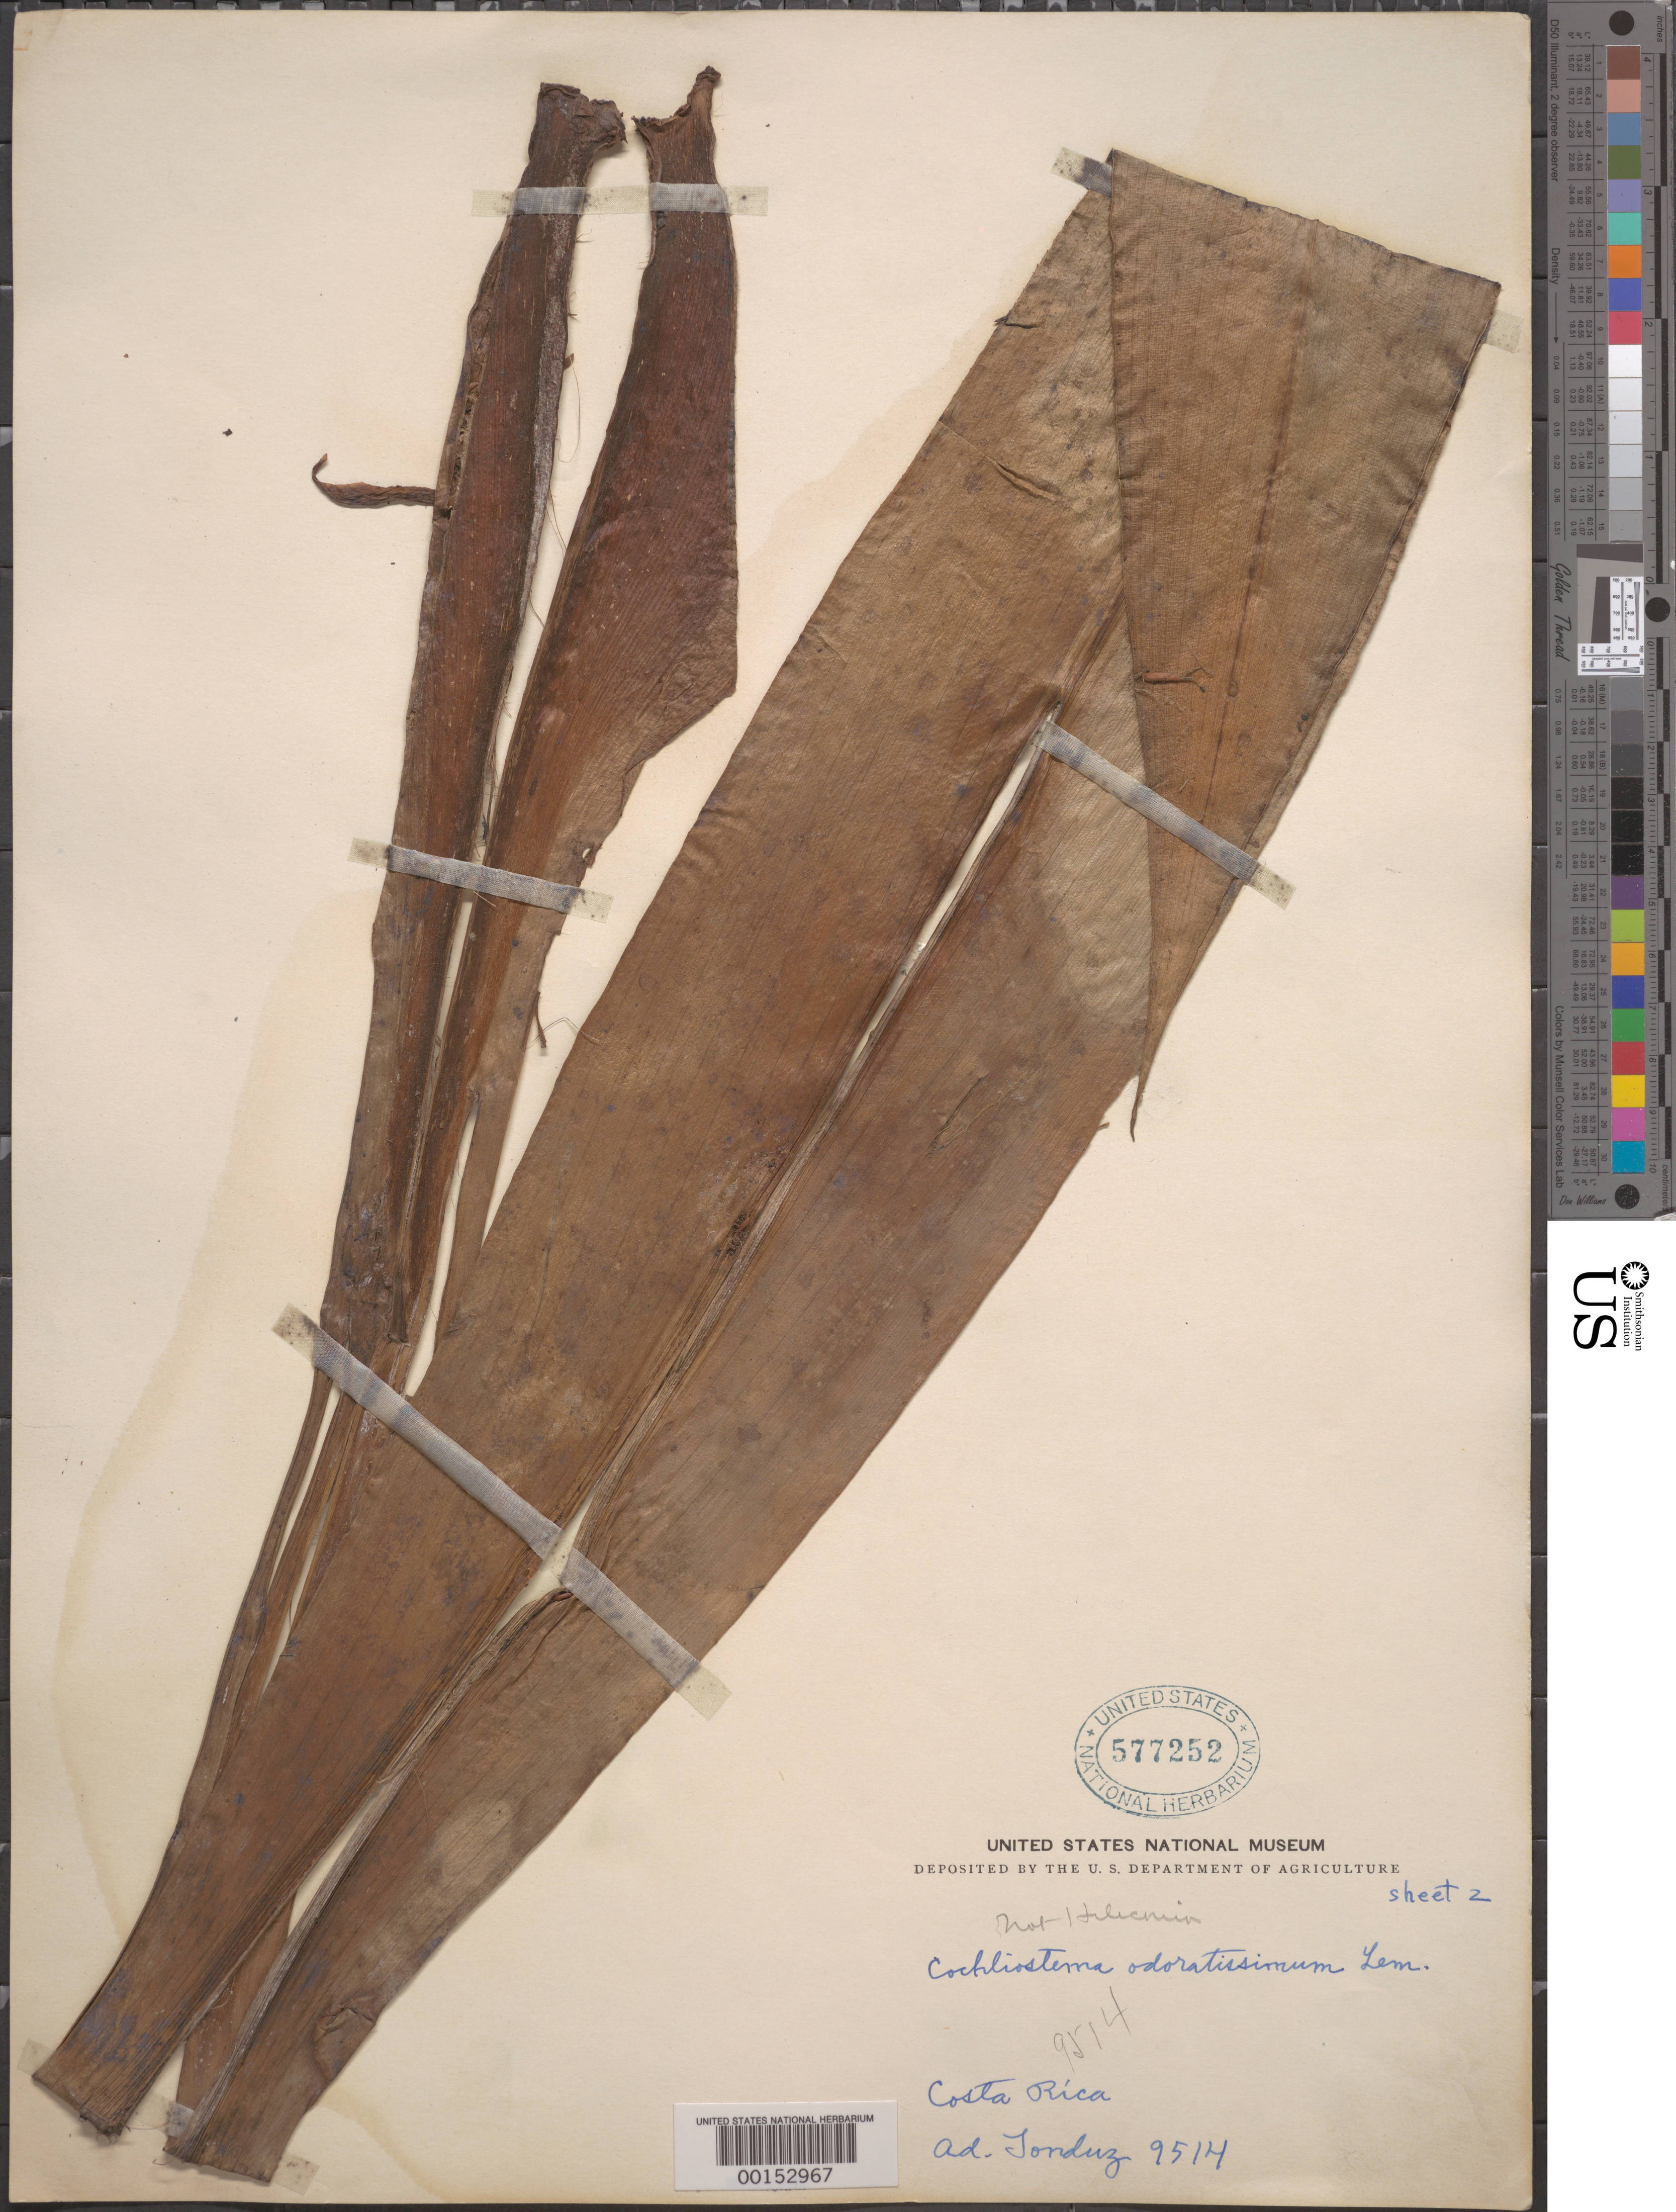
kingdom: Plantae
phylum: Tracheophyta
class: Liliopsida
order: Commelinales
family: Commelinaceae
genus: Cochliostema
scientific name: Cochliostema odoratissimum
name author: Lem.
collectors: A. Tonduz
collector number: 9514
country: Costa Rica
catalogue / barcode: US 577252